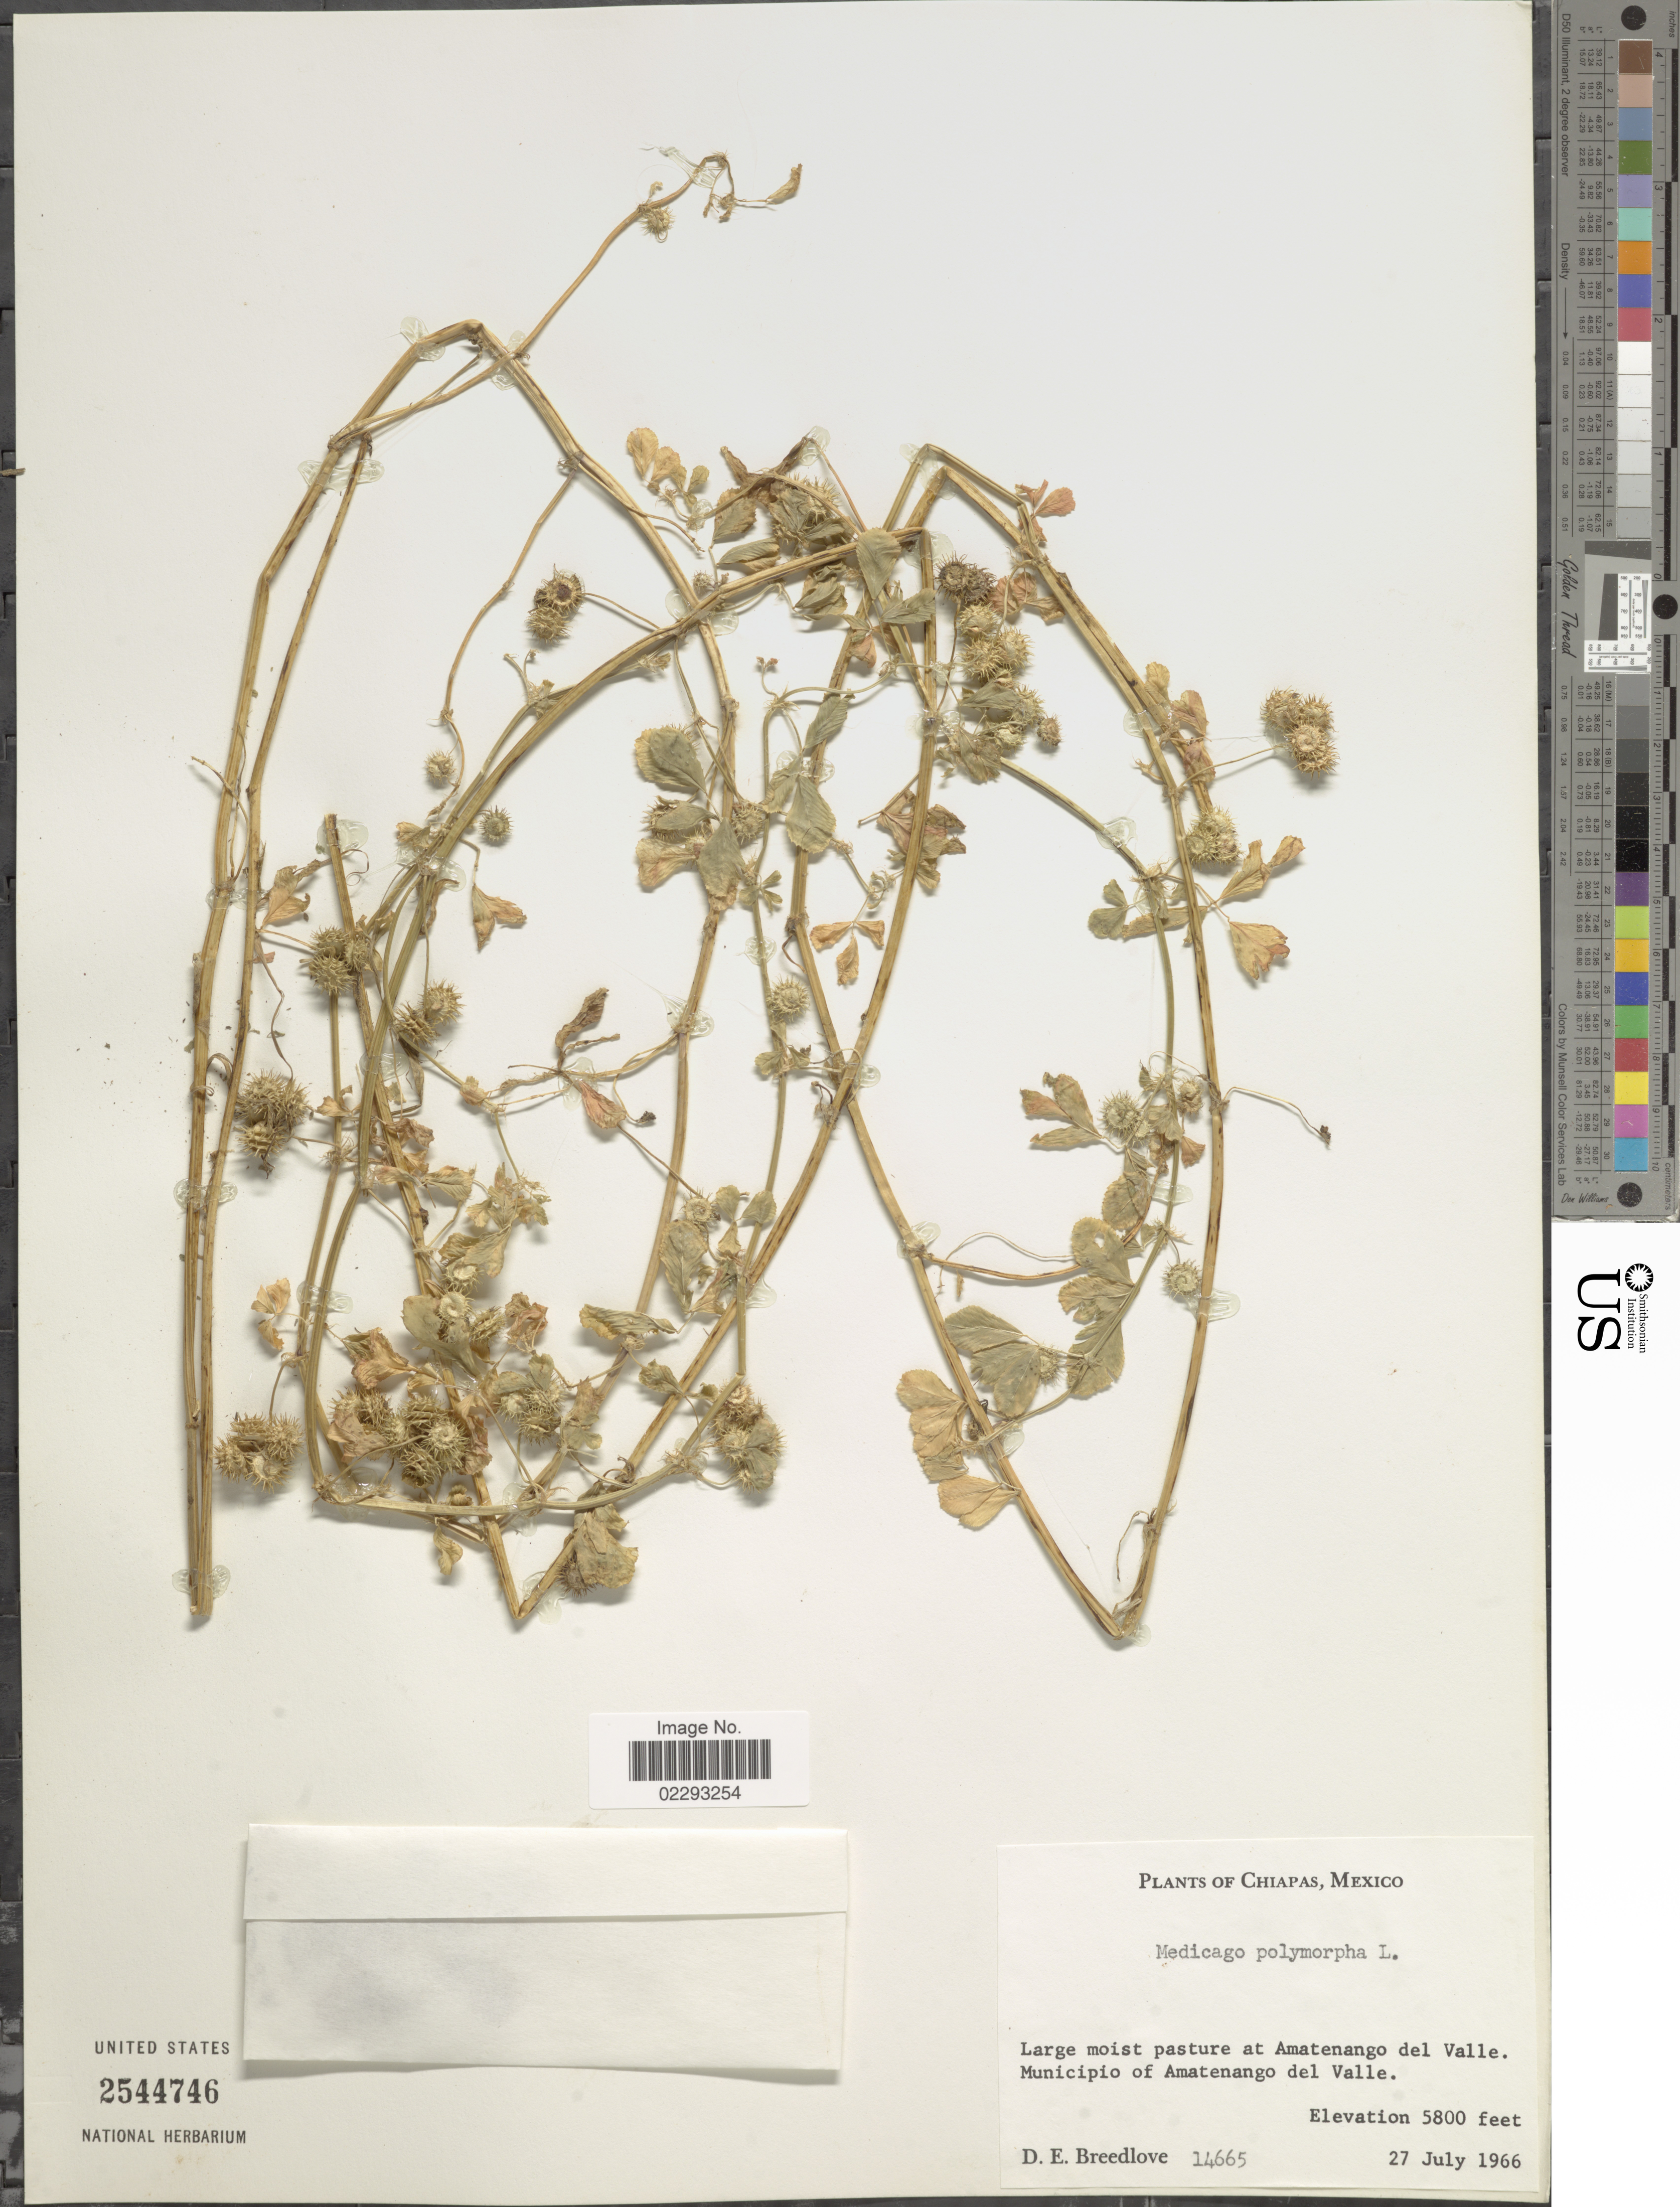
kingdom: Plantae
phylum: Tracheophyta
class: Magnoliopsida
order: Fabales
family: Fabaceae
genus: Medicago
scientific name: Medicago polymorpha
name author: L.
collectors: D. E. Breedlove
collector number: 14665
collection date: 1966-07-27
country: Mexico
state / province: Chiapas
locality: Large moist pasture at Amatenango del Valle, Municipio of Amatenango del Valle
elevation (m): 1768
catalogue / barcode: US 2544746